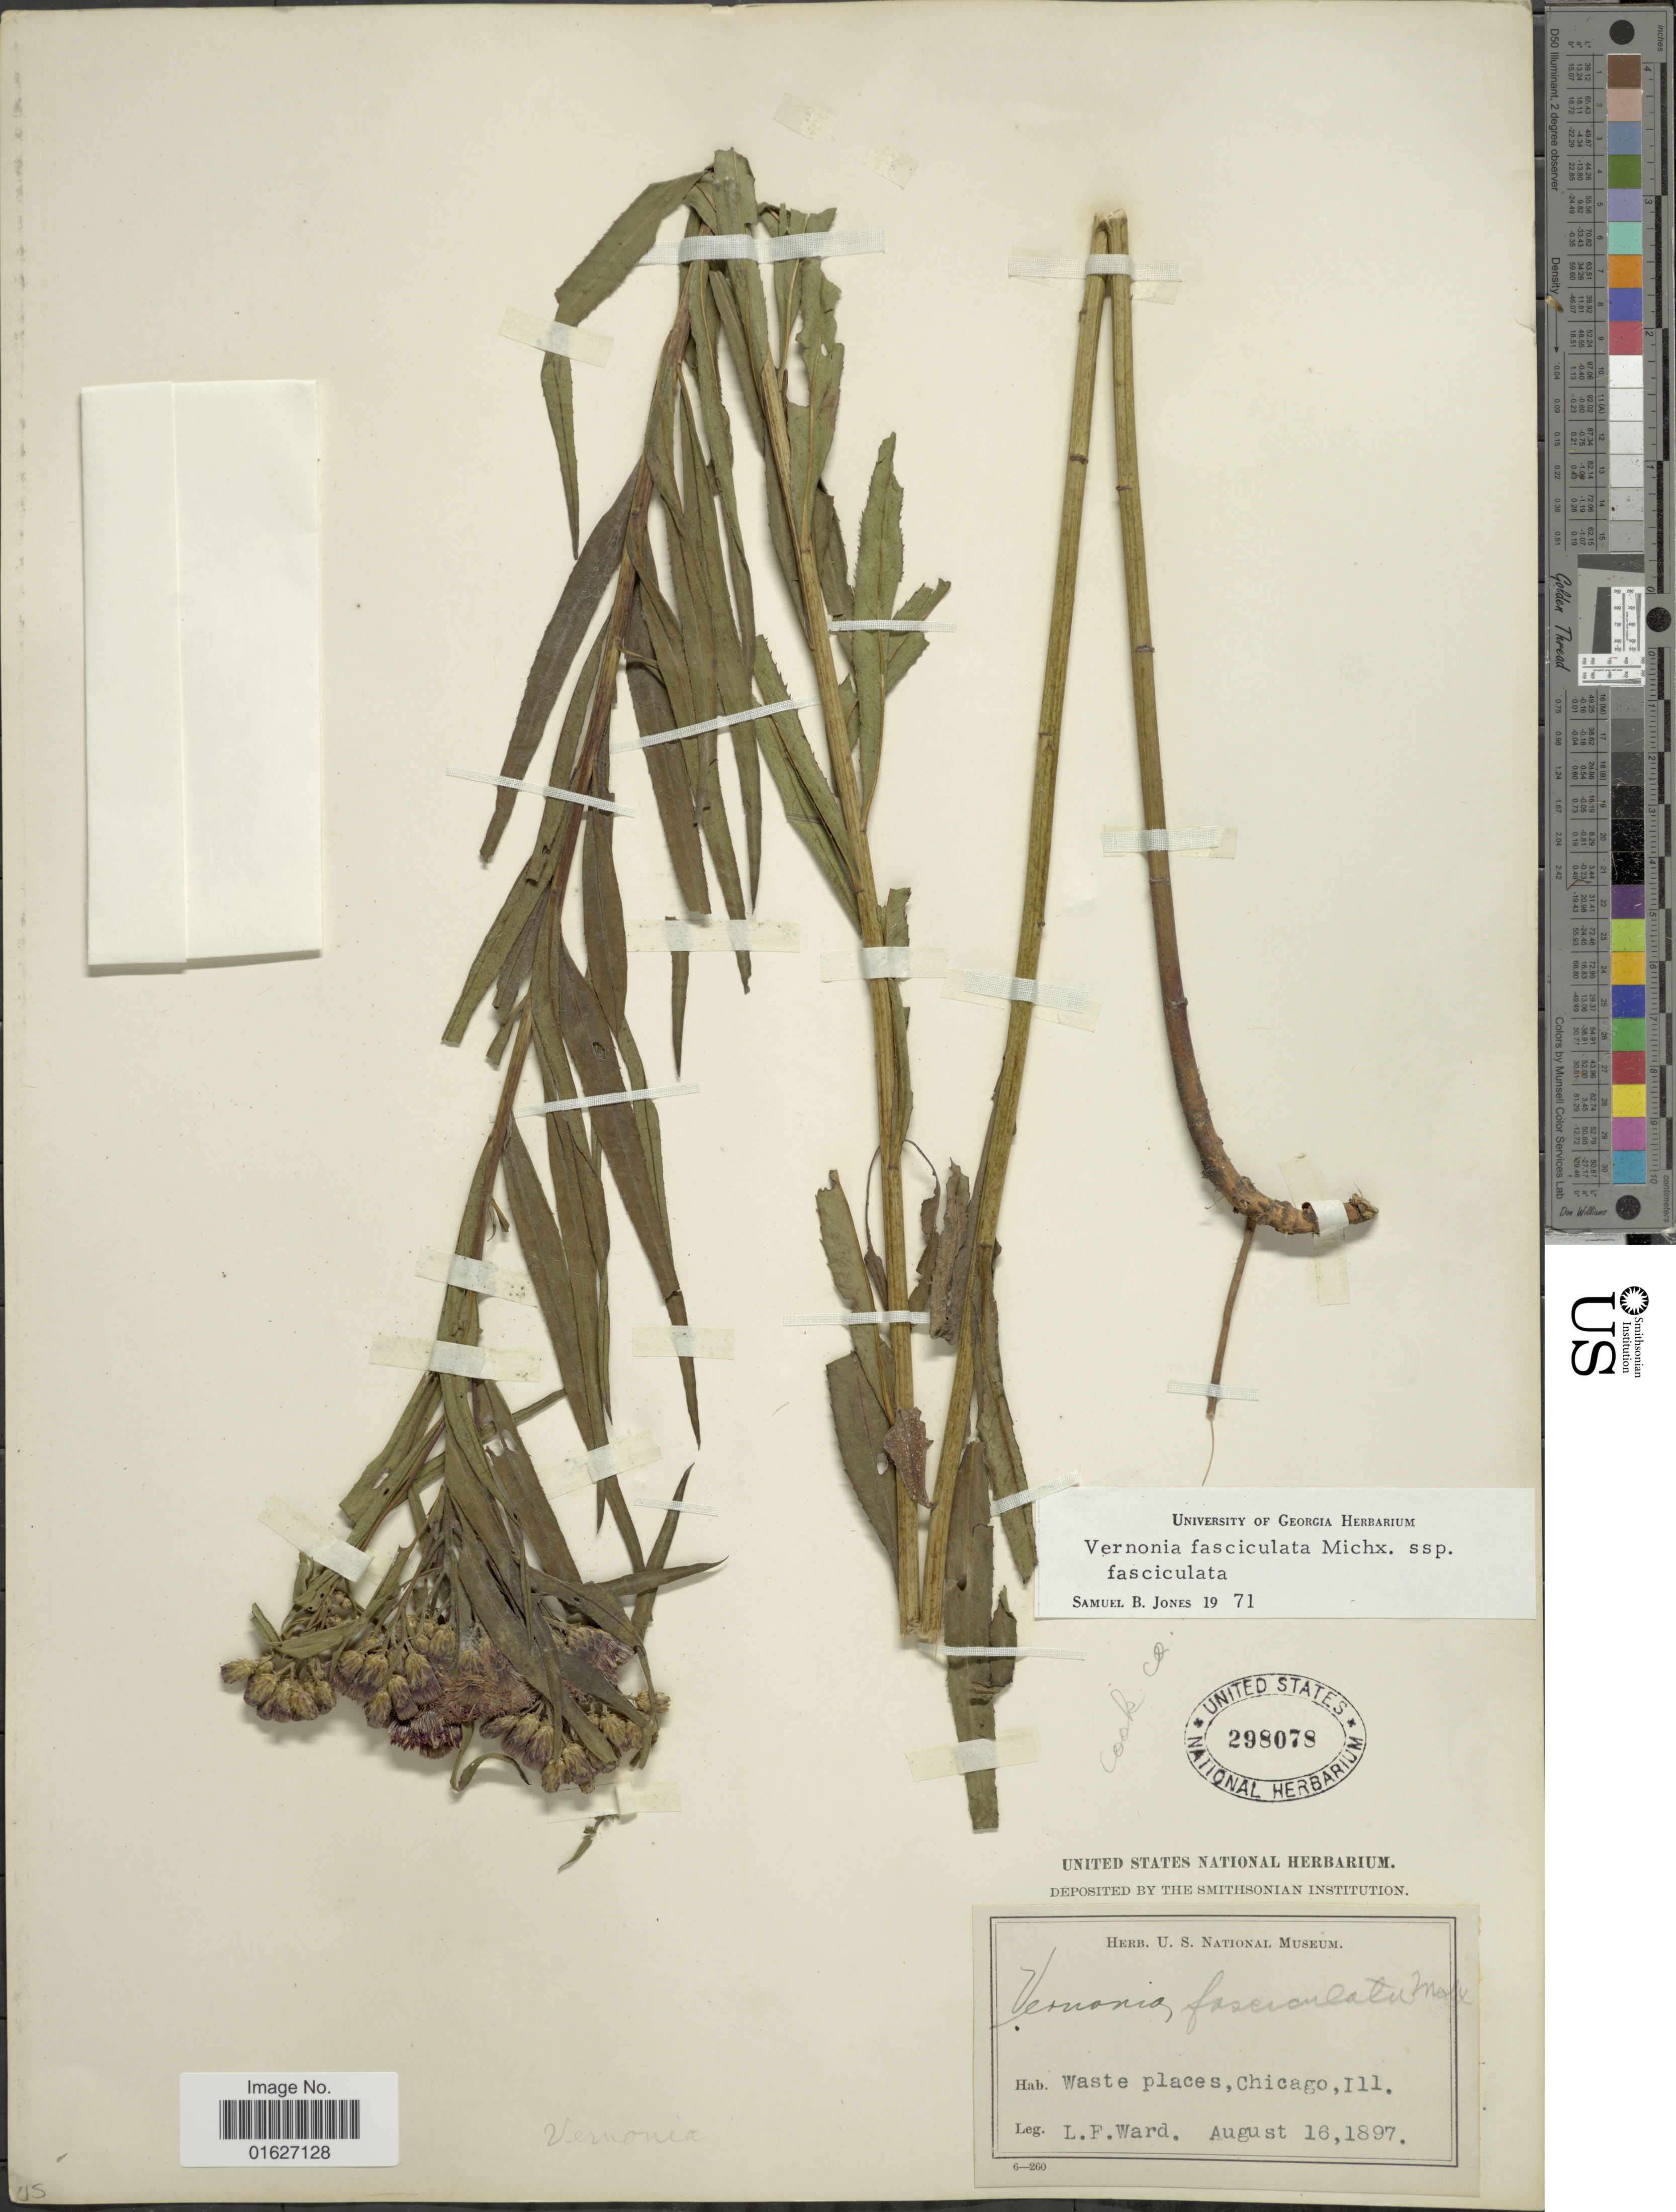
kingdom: Plantae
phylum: Tracheophyta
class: Magnoliopsida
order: Asterales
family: Asteraceae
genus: Vernonia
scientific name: Vernonia fasciculata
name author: Michx.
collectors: L. Ward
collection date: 1897-08-18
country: United States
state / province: Illinois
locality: Chicago, Waste places, Cook Co.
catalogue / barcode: US 298078